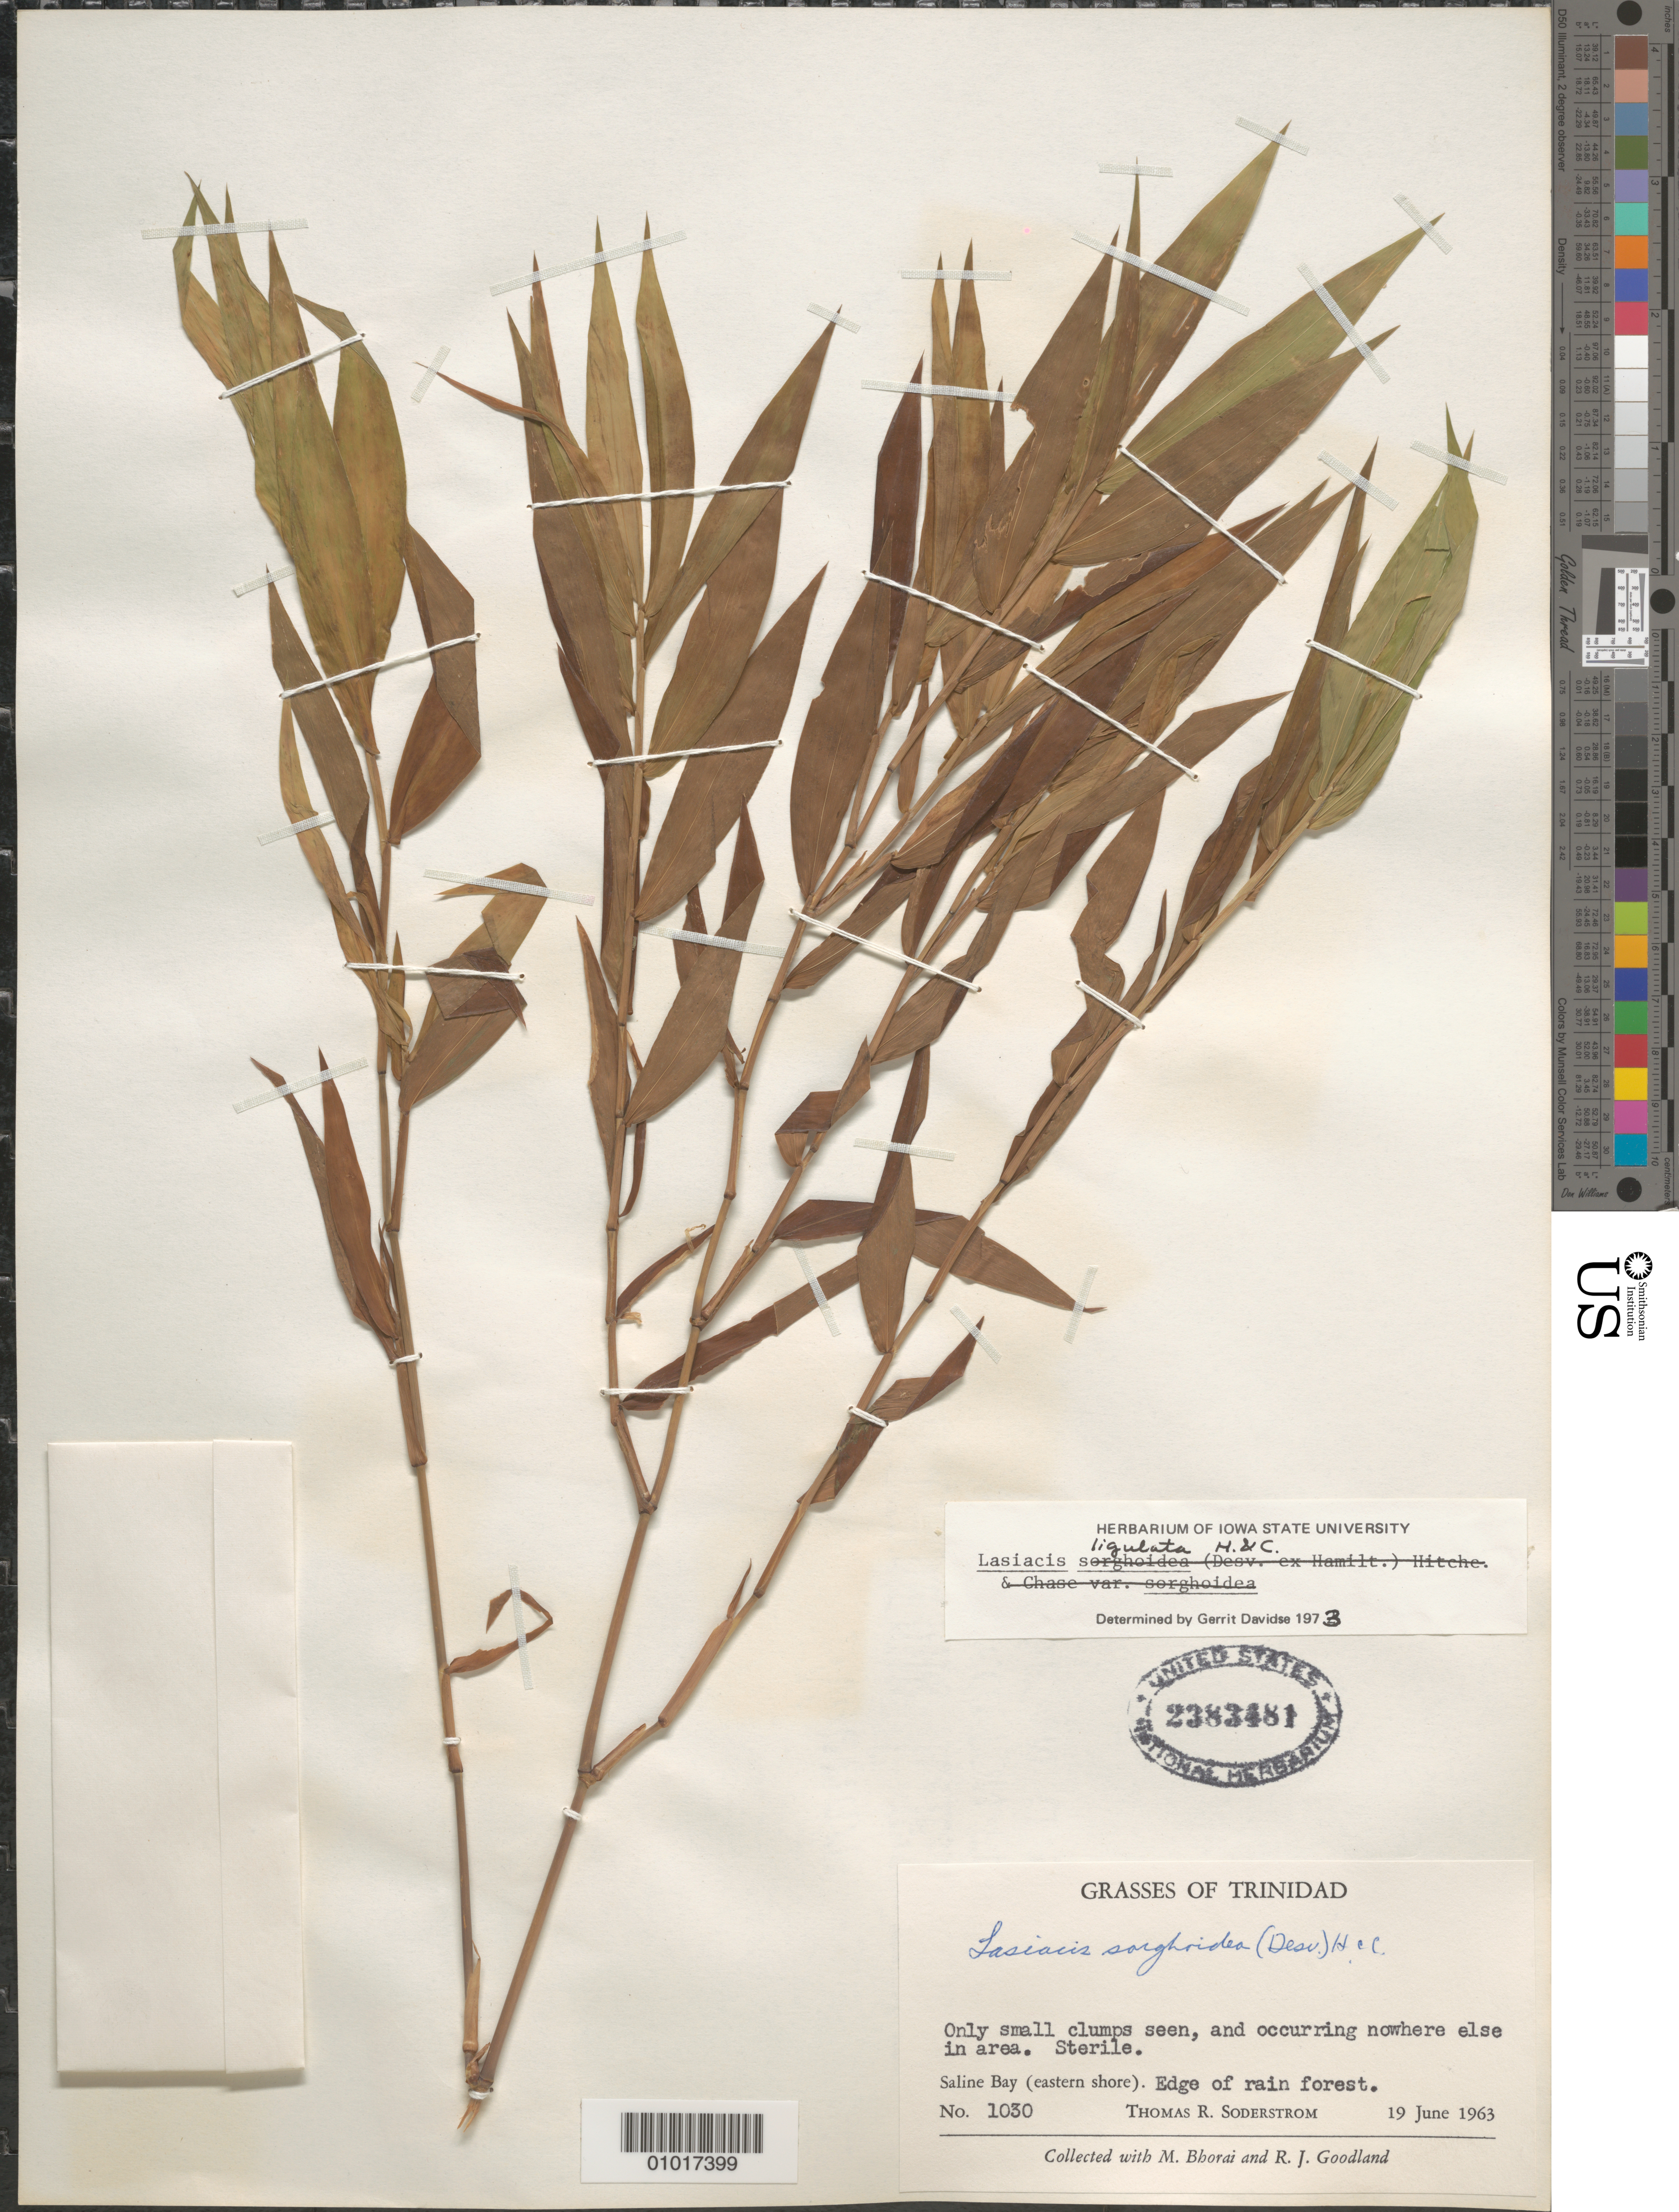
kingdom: Plantae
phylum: Tracheophyta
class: Liliopsida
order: Poales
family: Poaceae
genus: Lasiacis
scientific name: Lasiacis ligulata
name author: Hitchc. & Chase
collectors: T. R. Soderstrom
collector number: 1030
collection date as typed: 19 Jun 1963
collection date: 1963-06-19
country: Trinidad and Tobago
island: Trinidad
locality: Saline bay (eastern shore) Edge of rainforest.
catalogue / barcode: US 2383481